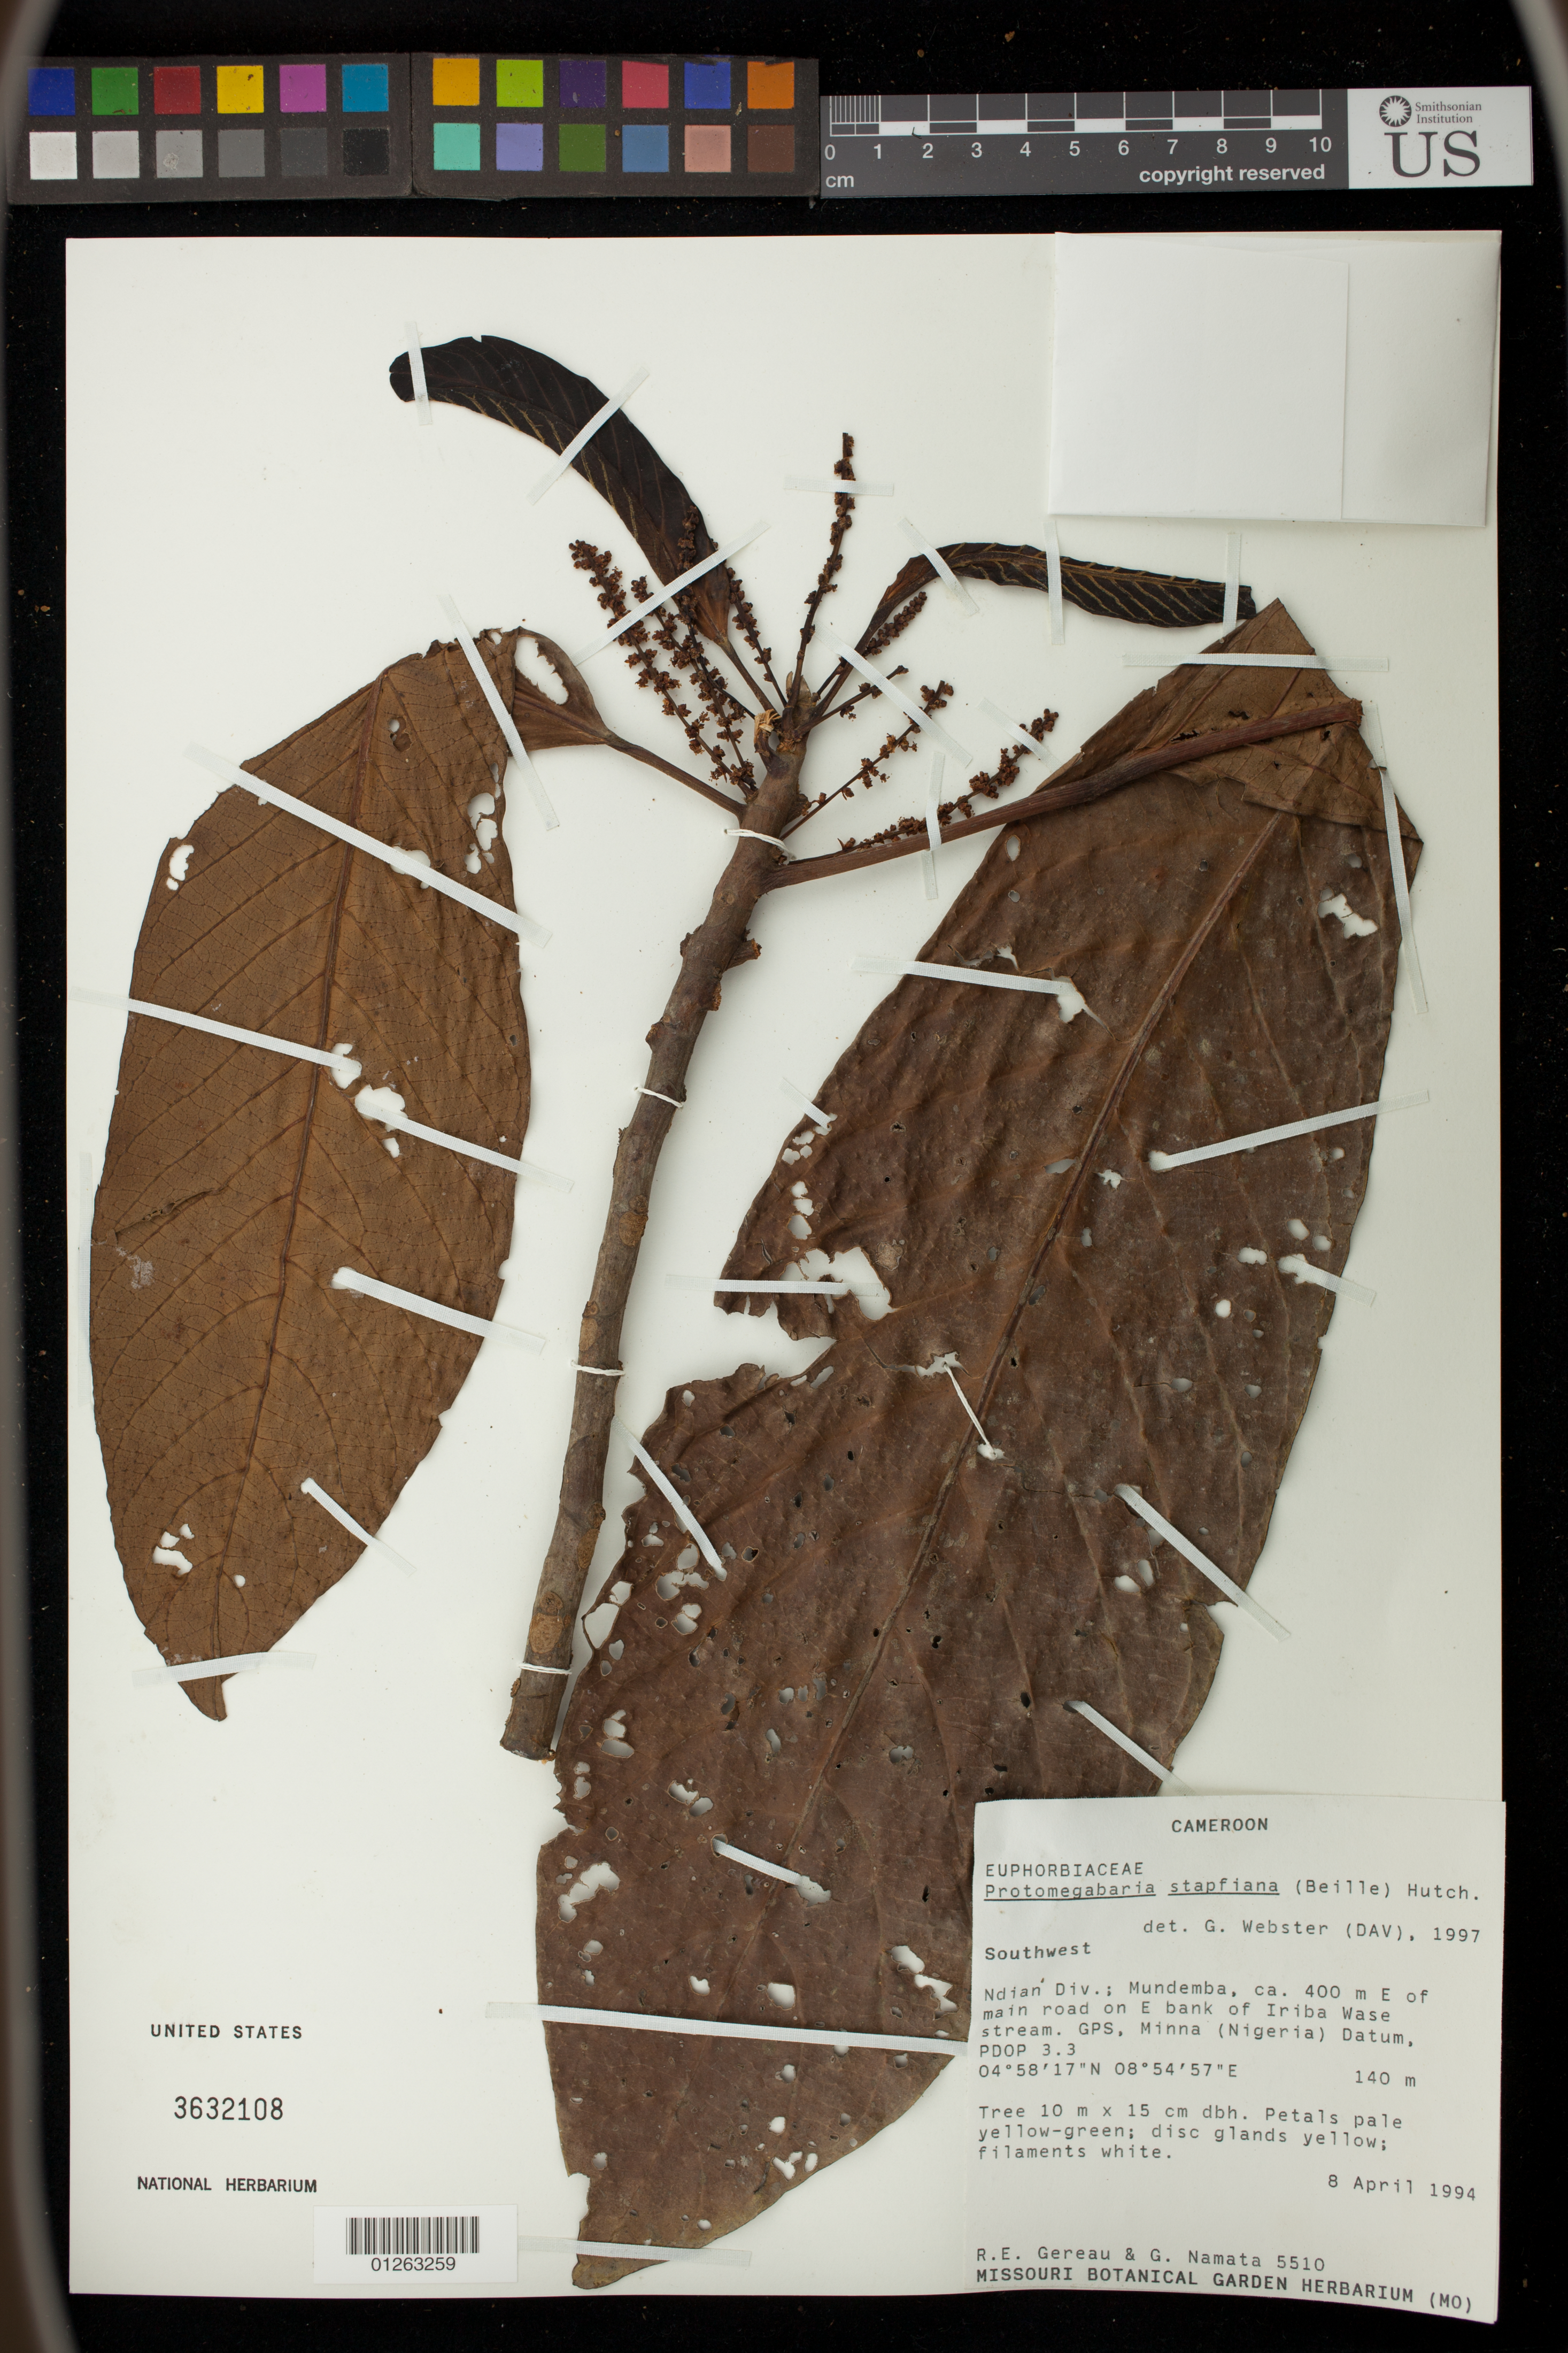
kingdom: Plantae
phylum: Tracheophyta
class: Magnoliopsida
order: Malpighiales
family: Phyllanthaceae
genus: Protomegabaria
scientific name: Protomegabaria stapfiana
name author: (Beills) Hutch.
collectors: R. Gereau & G. Namata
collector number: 5510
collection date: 1994-04-08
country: Cameroon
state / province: Sud-Ouest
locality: Ndian Div.; Mundemba, ca. 400 m E of main road on E bank of Iriba Wase stream. GPS, Minna (Nigeria) Datum, PDOP 3.3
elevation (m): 140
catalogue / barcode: US 3632108